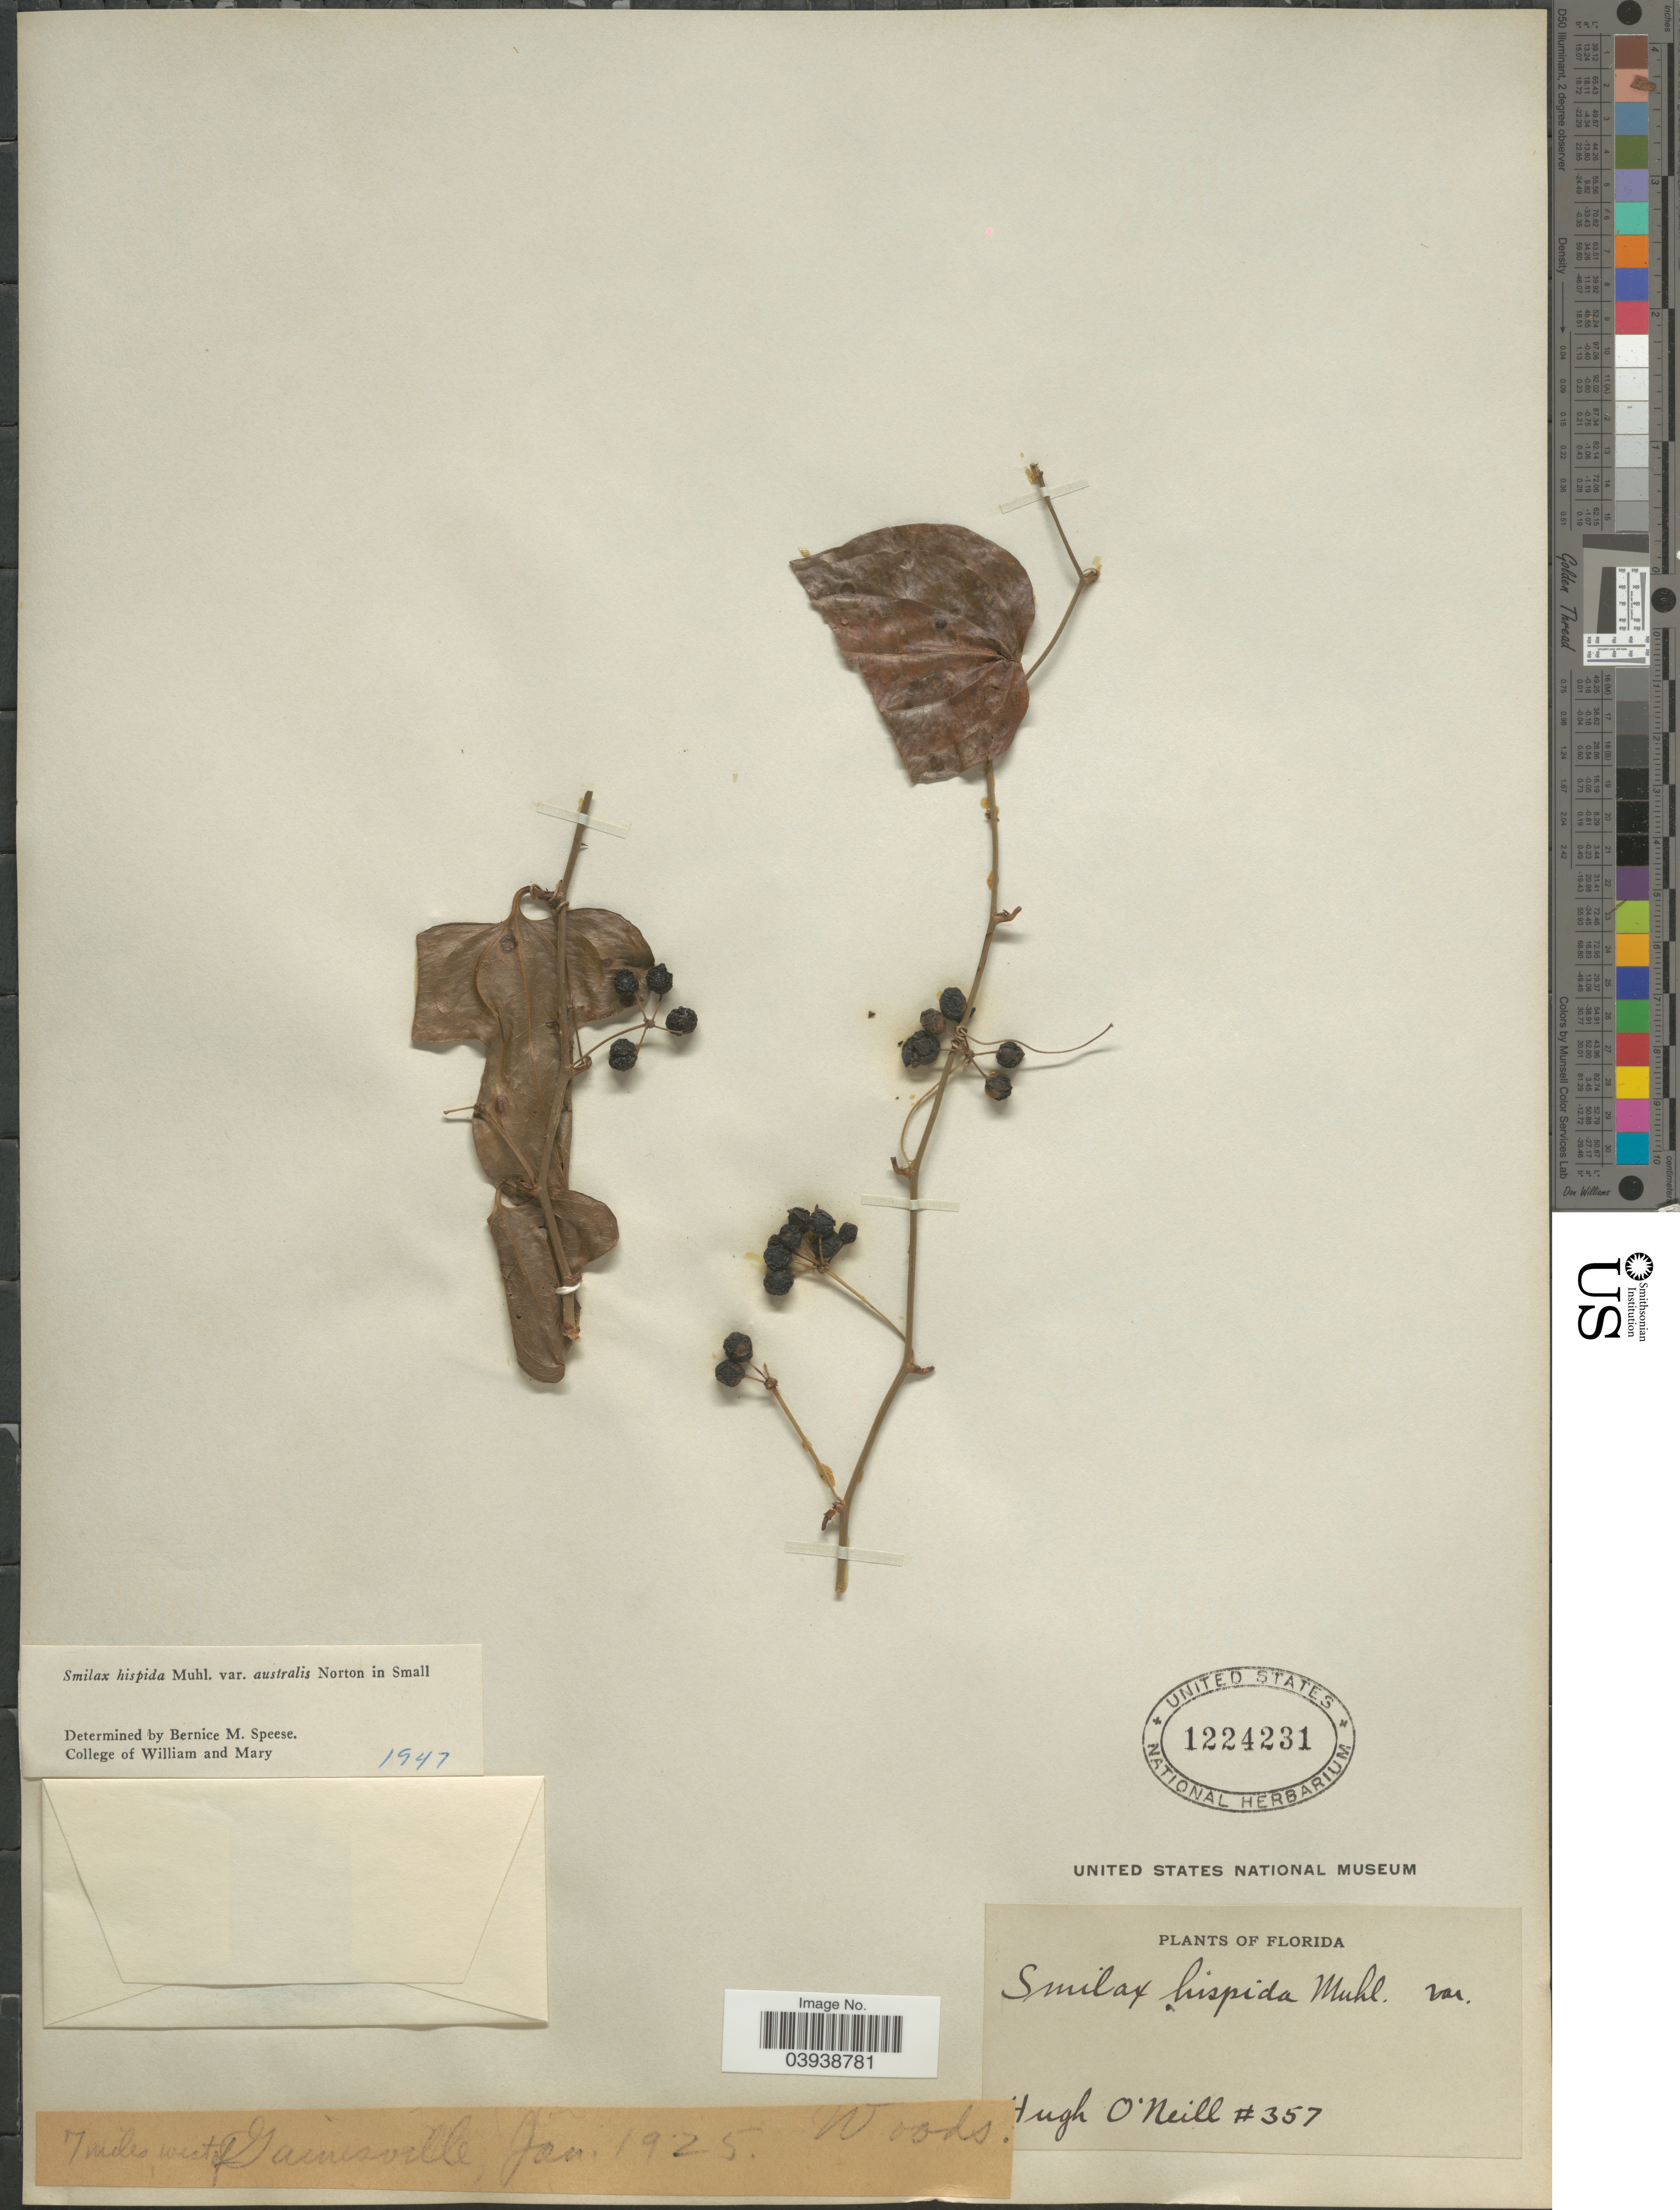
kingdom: Plantae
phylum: Tracheophyta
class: Liliopsida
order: Liliales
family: Smilacaceae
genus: Smilax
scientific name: Smilax hispida var. australis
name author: Small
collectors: H. O'Neill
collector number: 357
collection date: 1925-01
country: United States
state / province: Florida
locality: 78 miles west of Gainesville.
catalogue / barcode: US 1224231